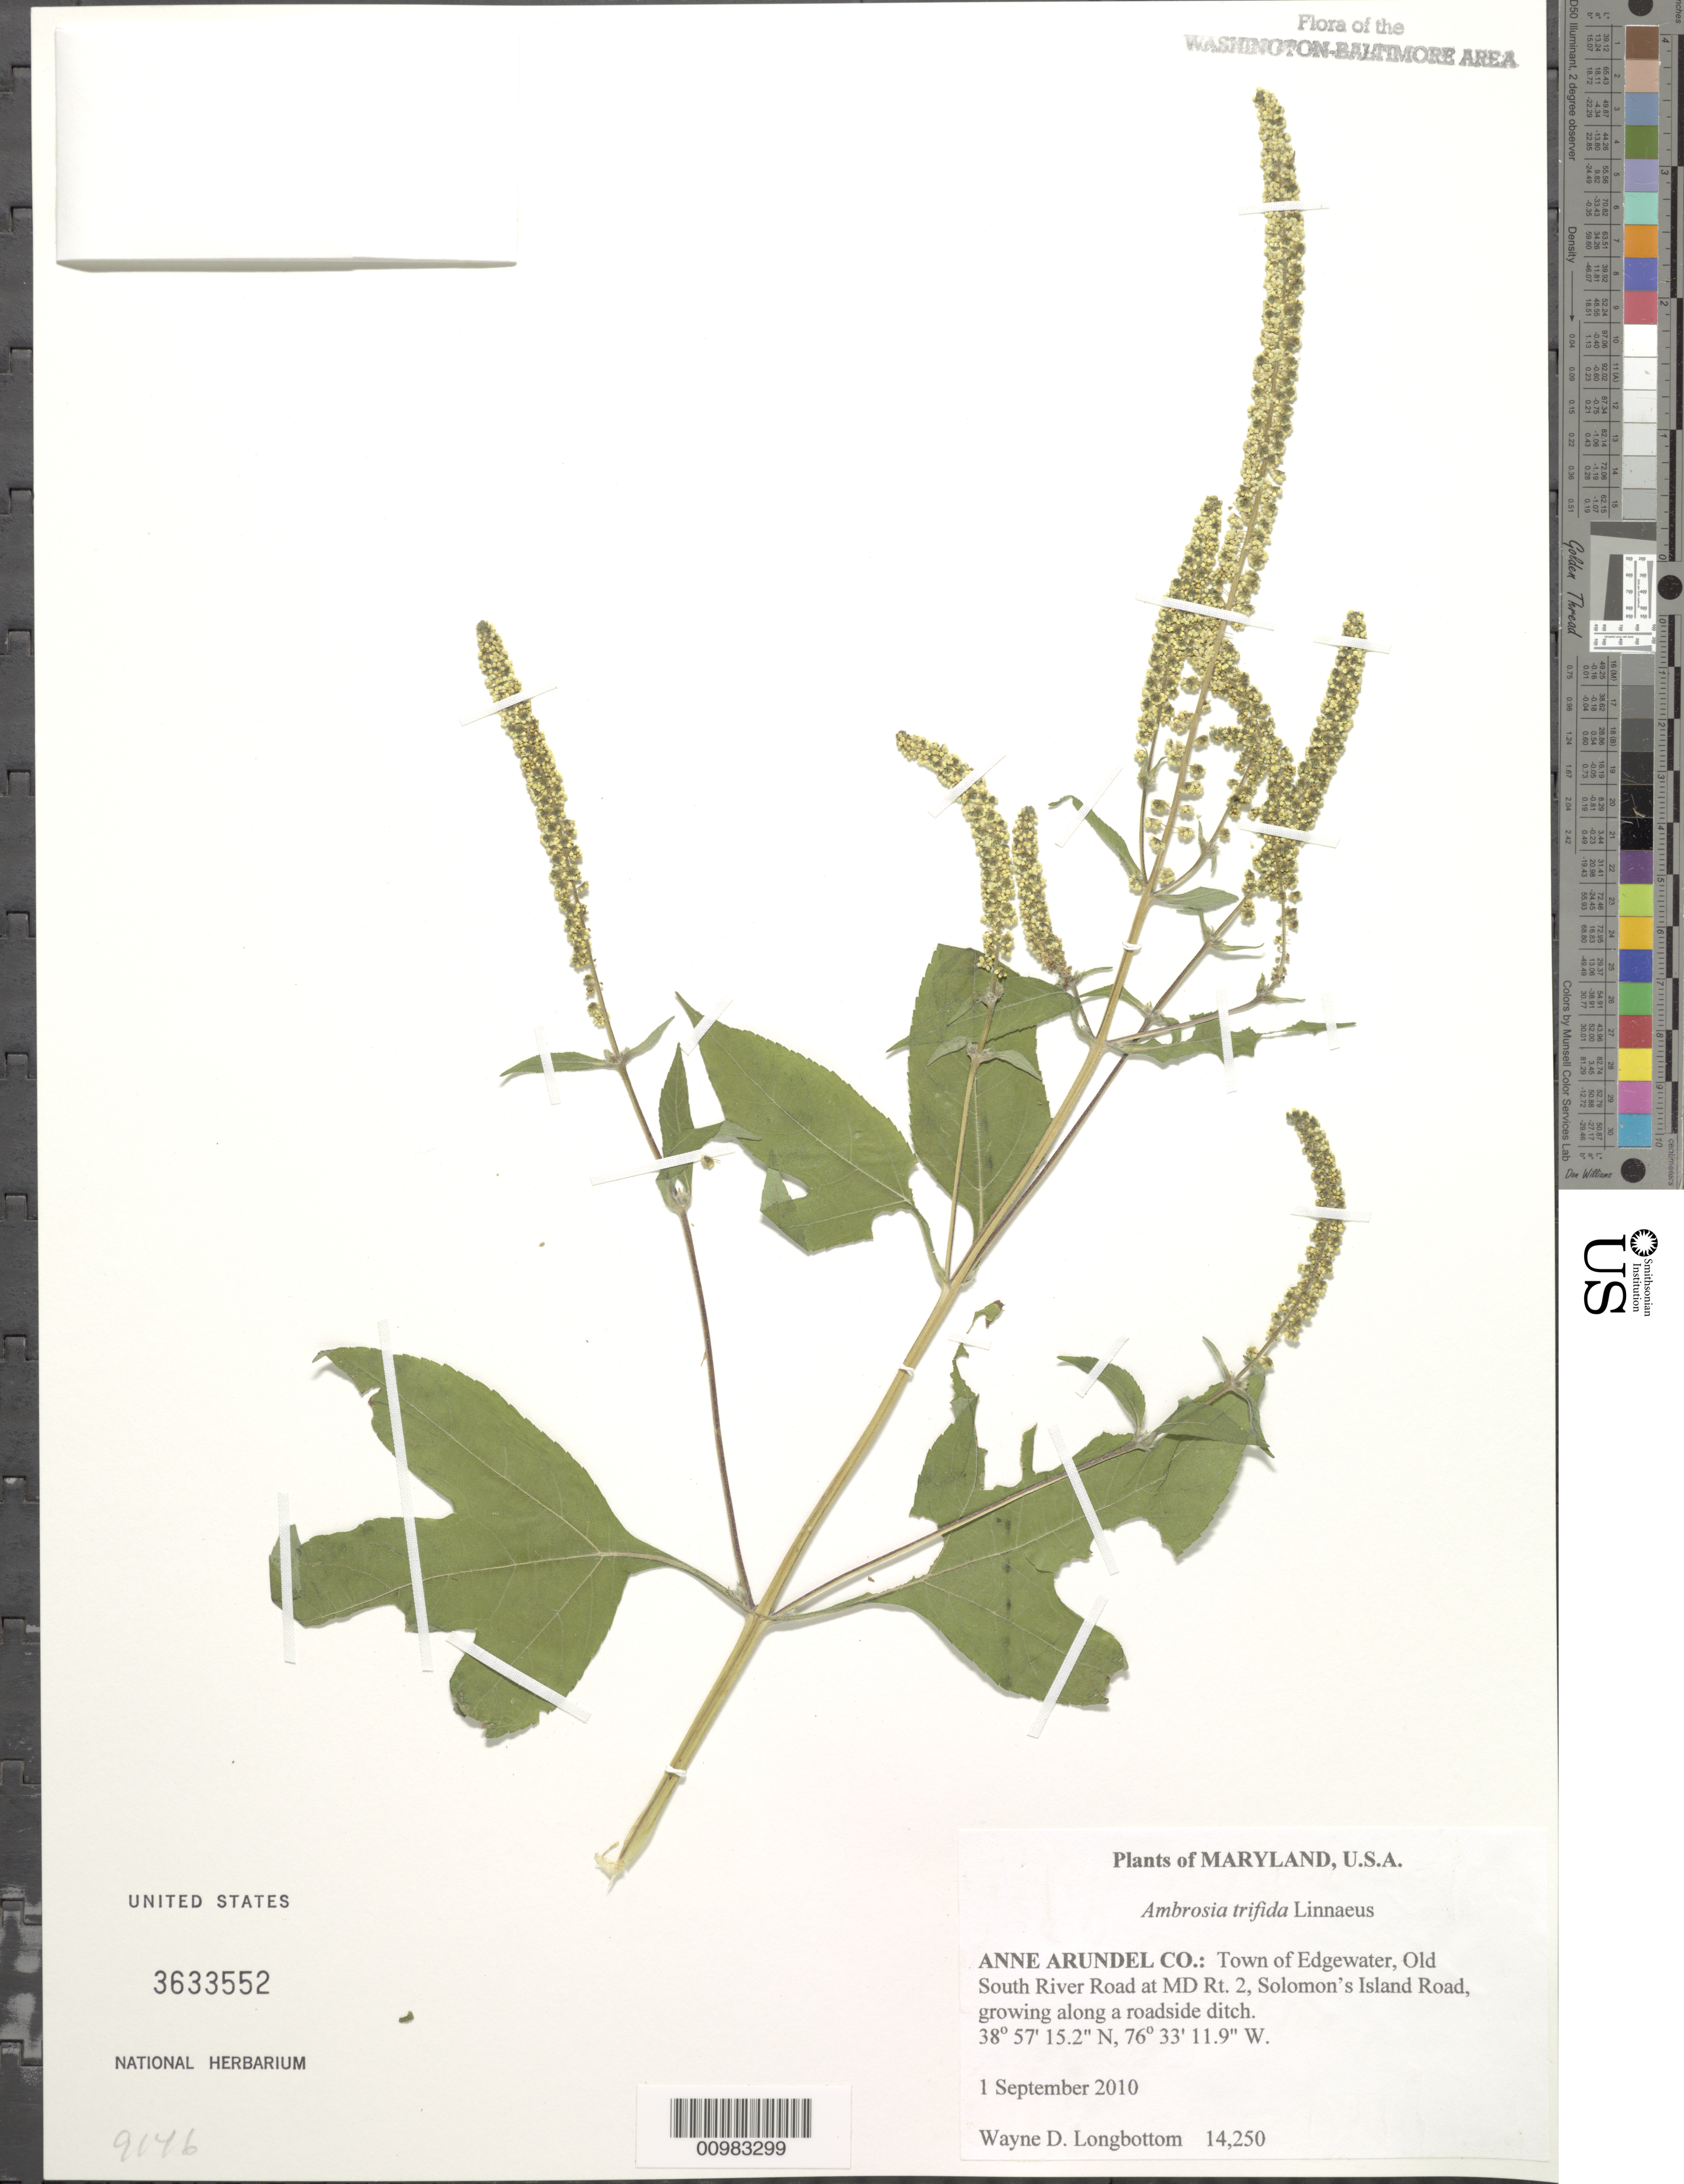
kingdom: Plantae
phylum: Tracheophyta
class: Magnoliopsida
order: Asterales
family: Asteraceae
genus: Ambrosia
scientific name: Ambrosia trifida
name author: L.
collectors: W. D. Longbottom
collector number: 14250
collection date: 2010-09-01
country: United States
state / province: Maryland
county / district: Anne Arundel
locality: Town of Edgewater Old South River Road at MD Rt. 2, Solomon's Island Road, growing along a roadside ditch.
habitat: growing along a roadside ditch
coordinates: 38 57 15.2 N, 76 33 11.9 W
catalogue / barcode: US 3633552